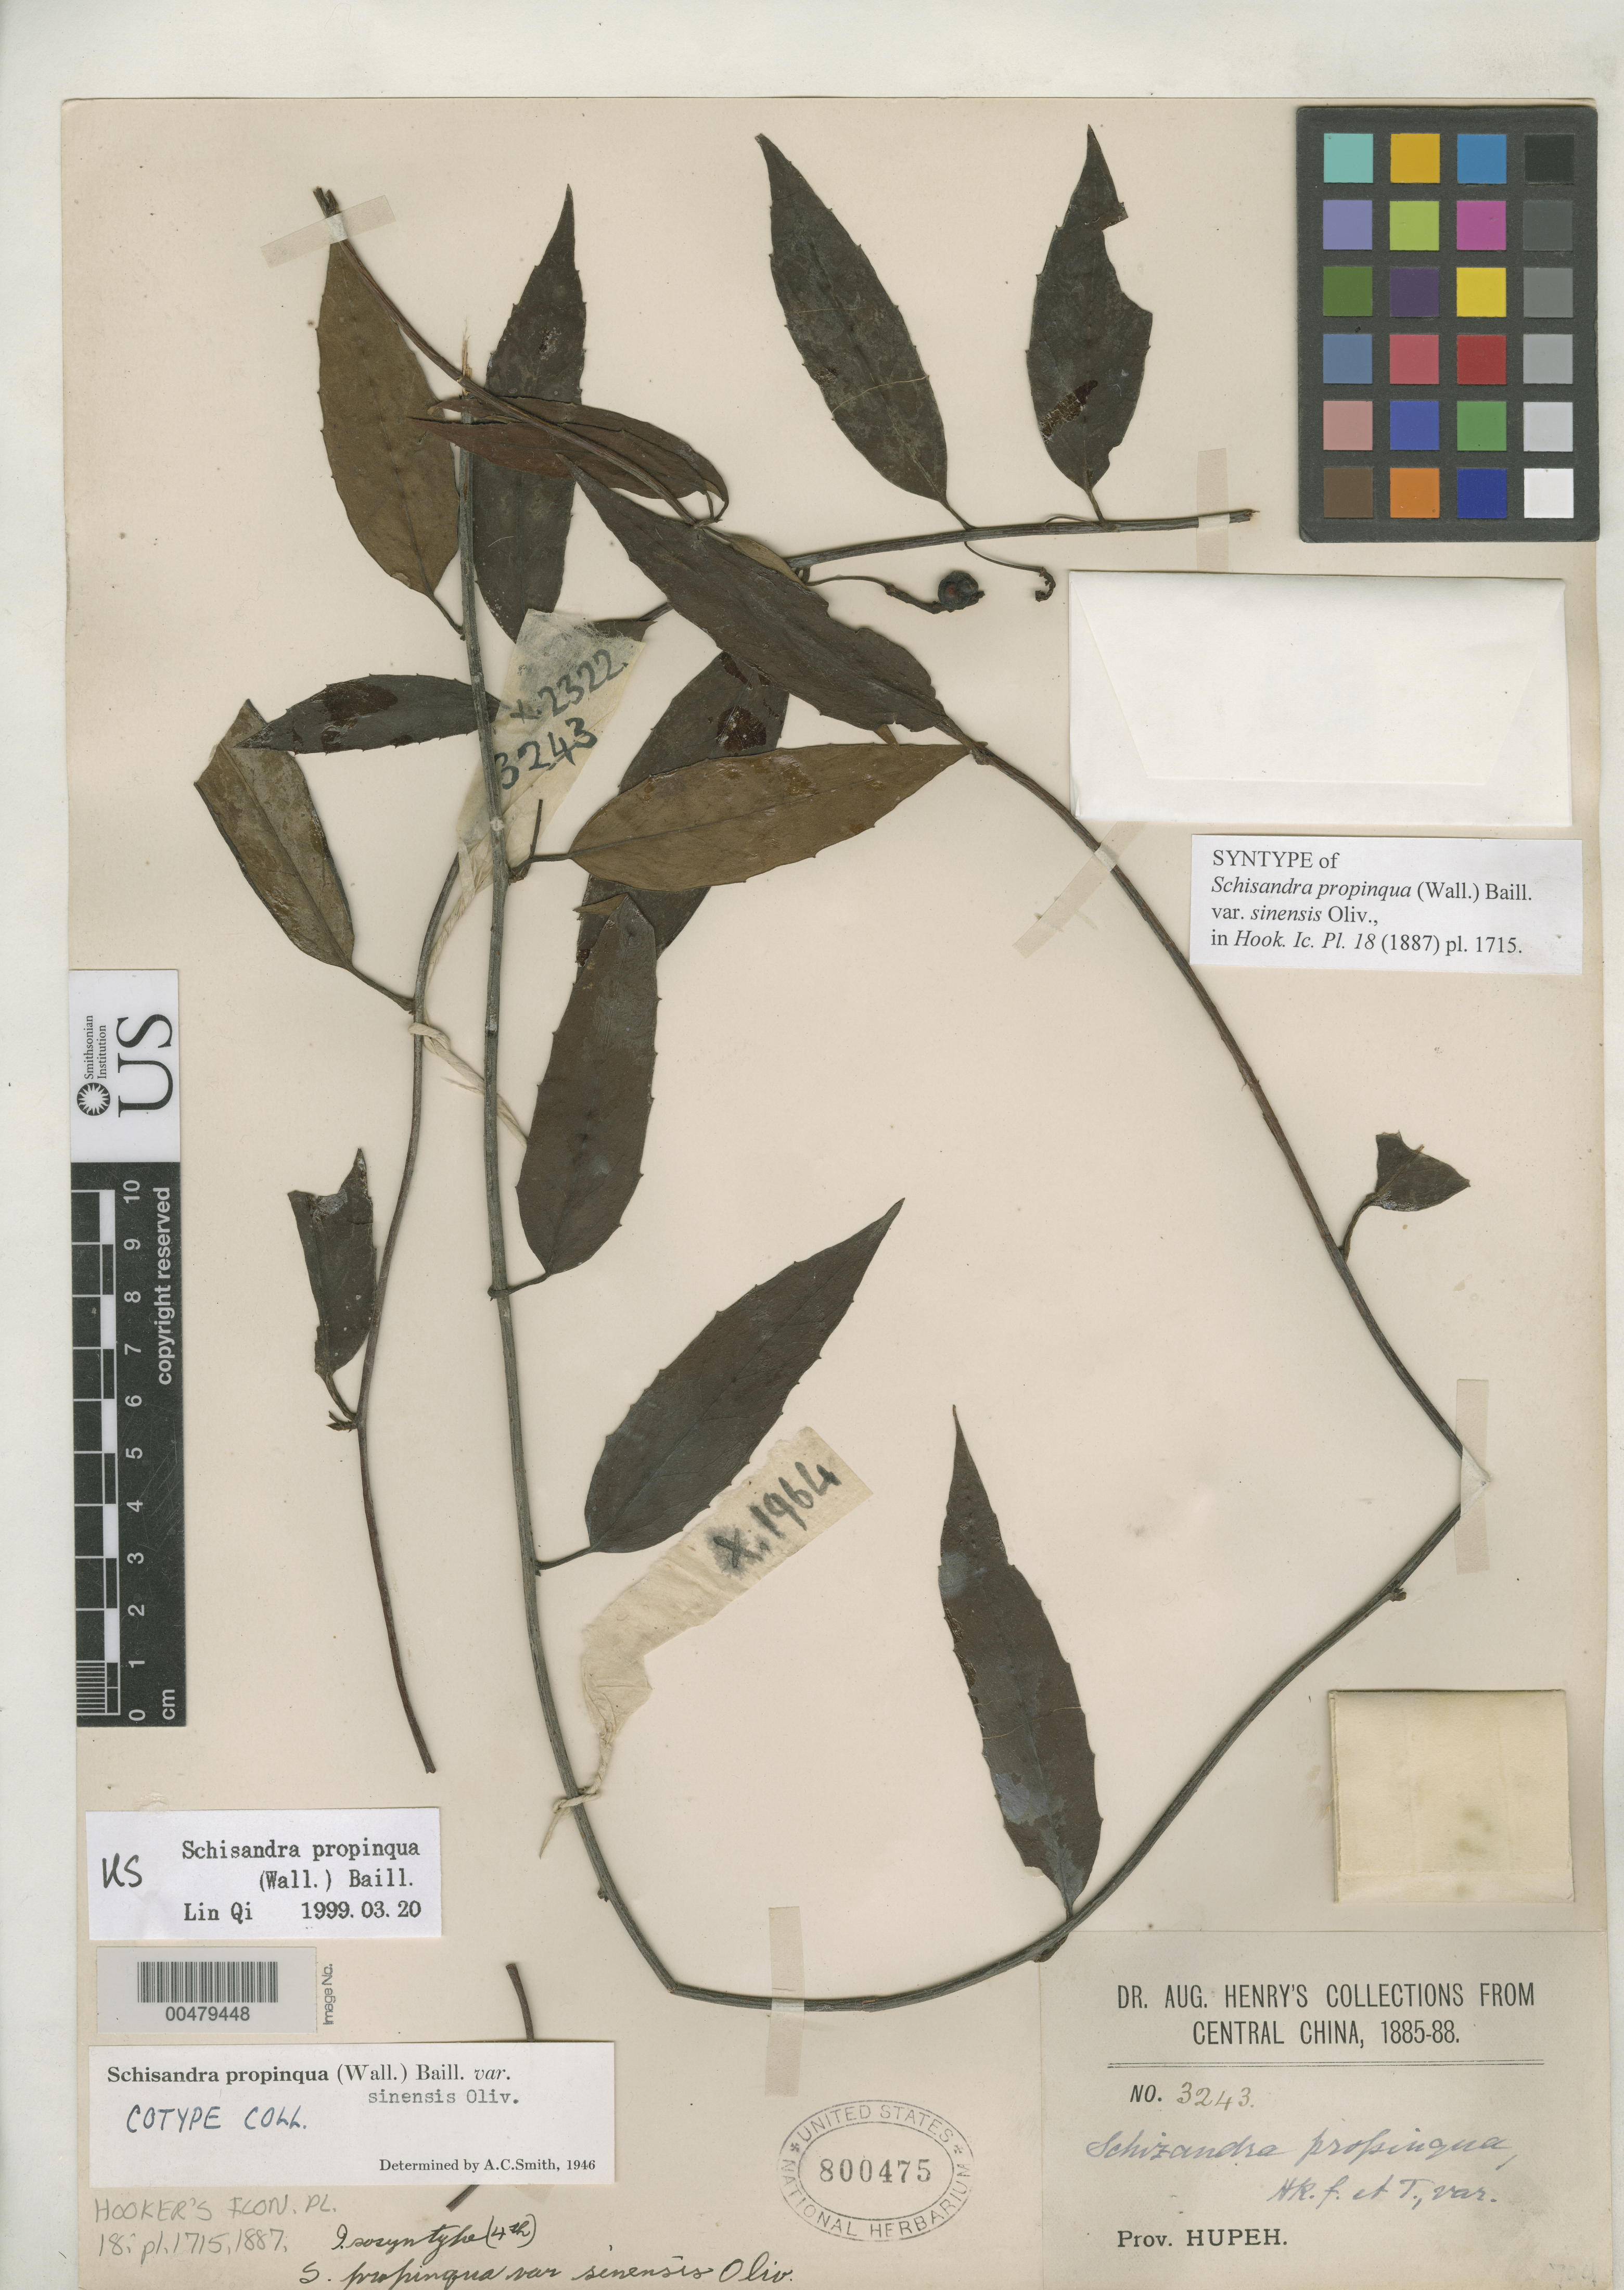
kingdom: Plantae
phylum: Tracheophyta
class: Magnoliopsida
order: Austrobaileyales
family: Schisandraceae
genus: Schisandra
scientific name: Schisandra propinqua var. sinensis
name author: Oliv.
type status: Isosyntype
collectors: A. Henry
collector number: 3243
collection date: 1885/1888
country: China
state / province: Hubei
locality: Central China. Prov. Hupeh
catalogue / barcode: US 800475